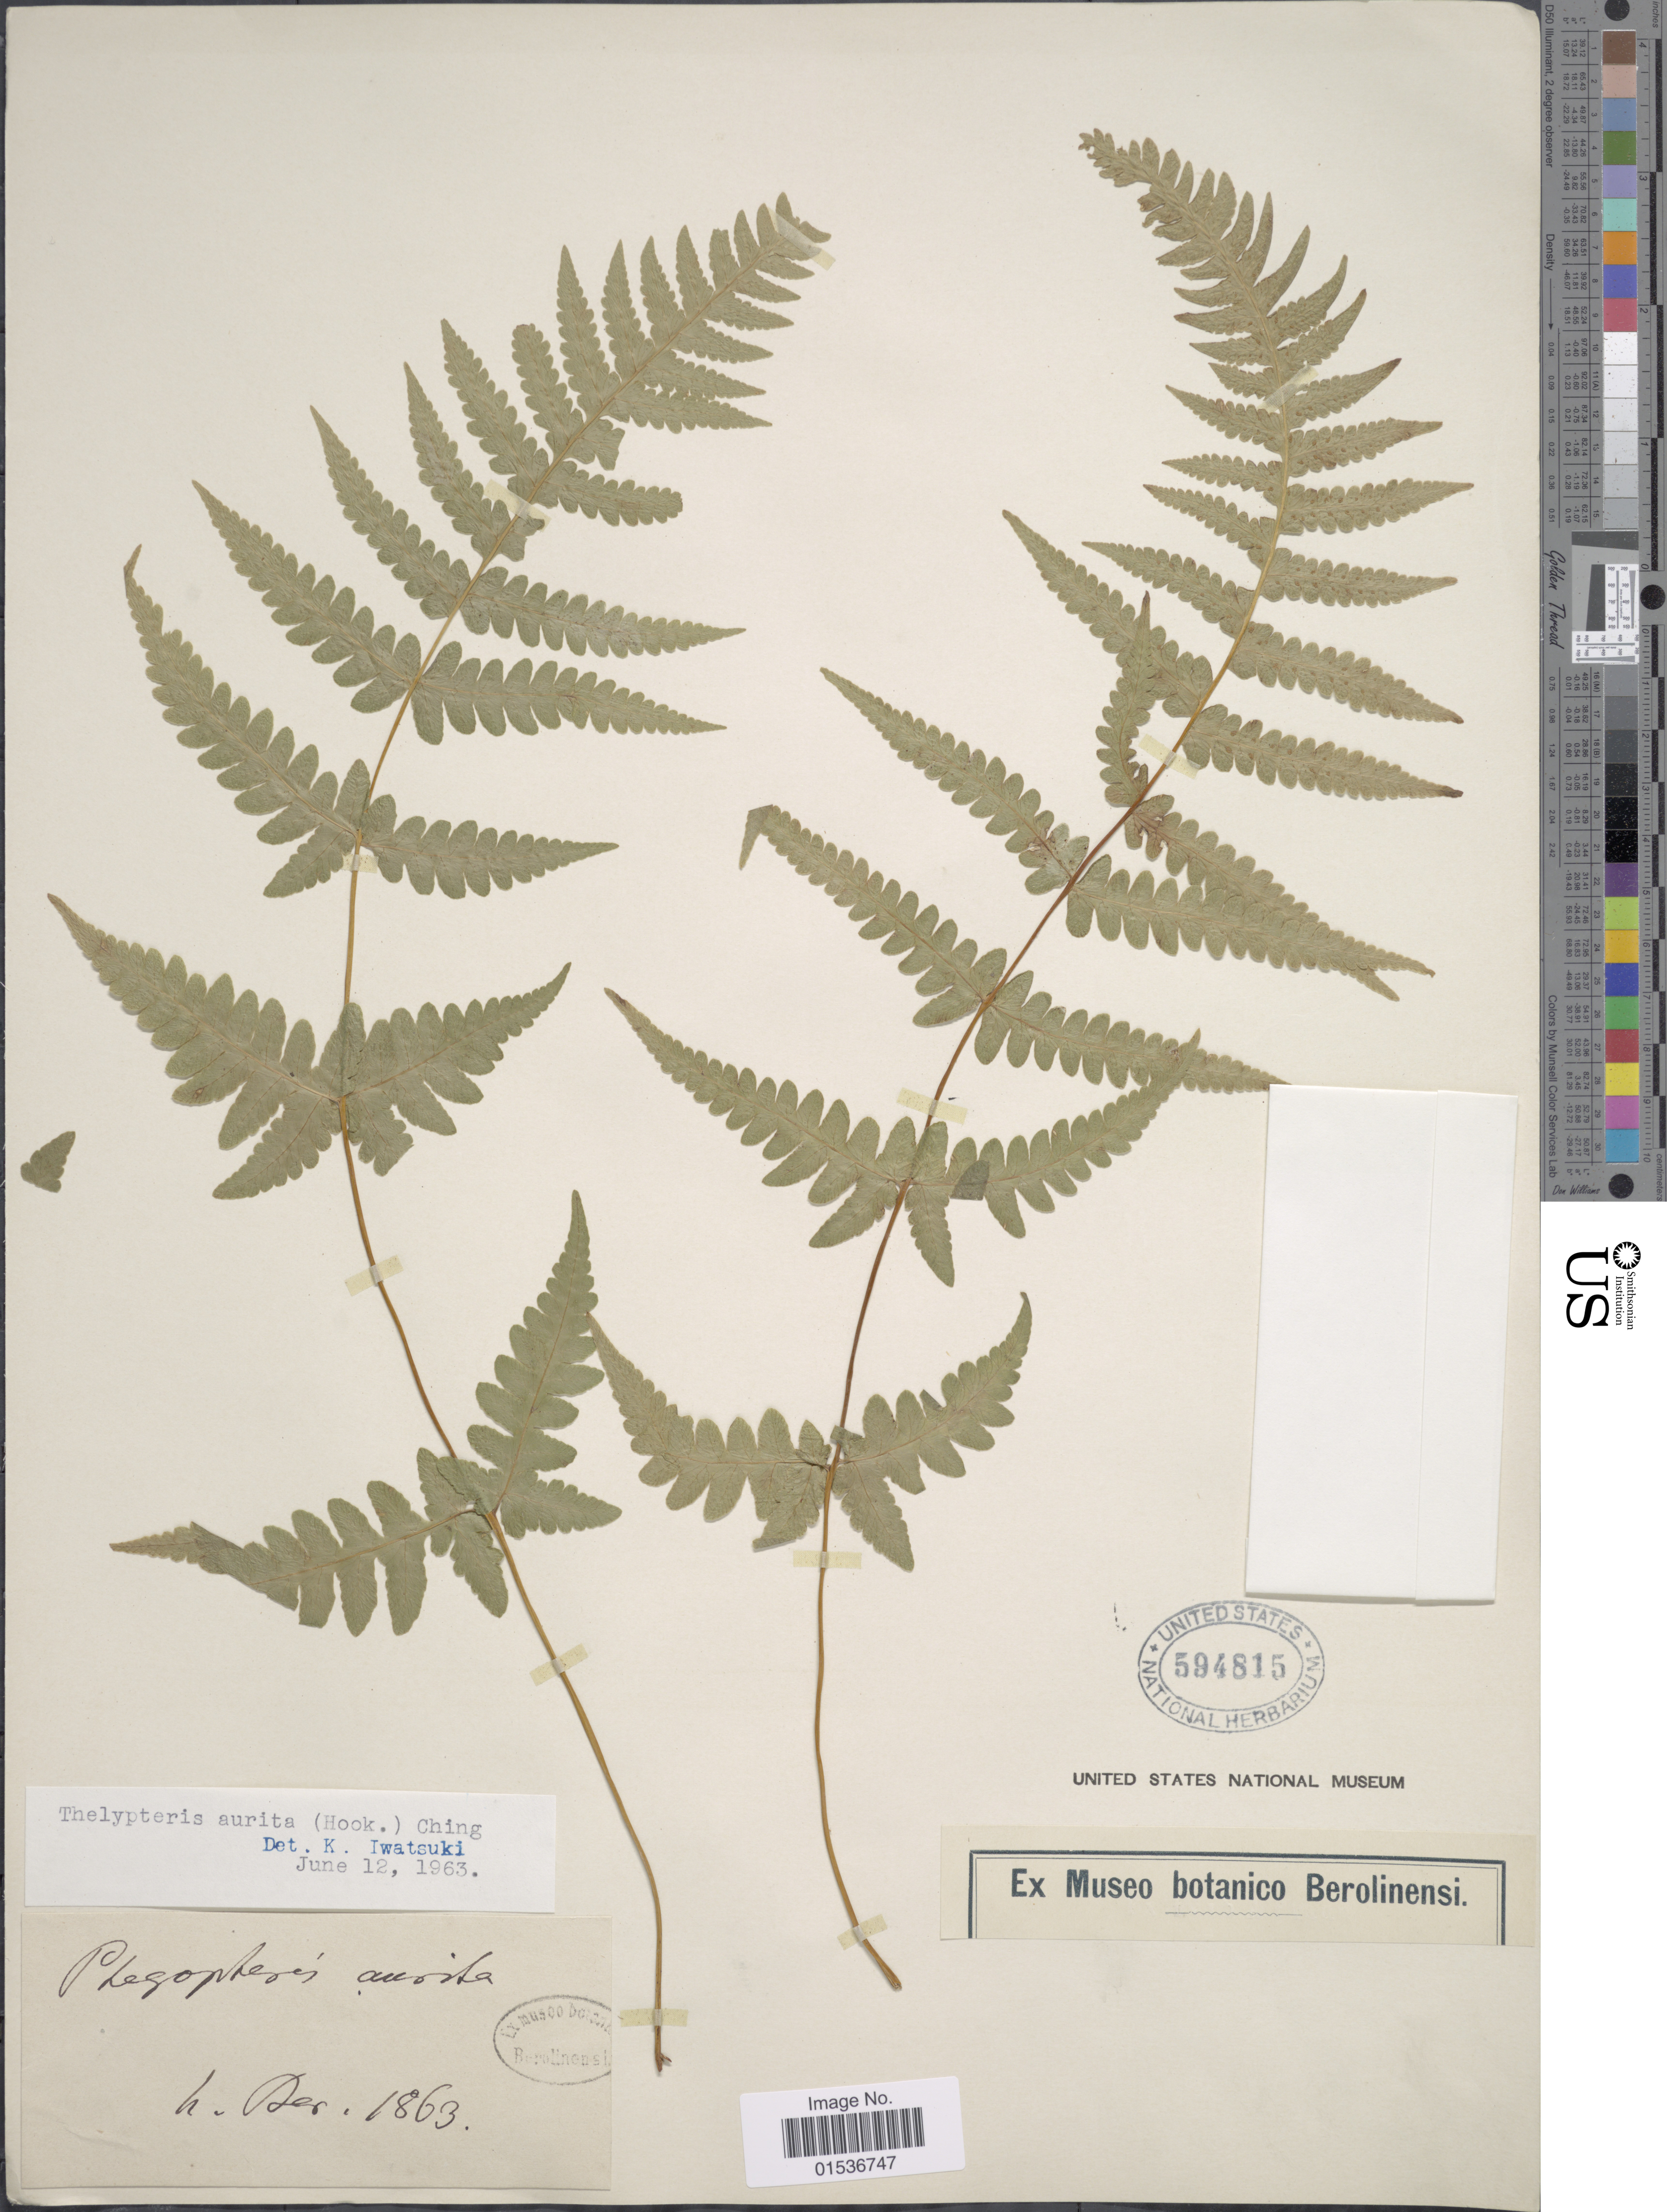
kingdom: Plantae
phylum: Tracheophyta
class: Polypodiopsida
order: Polypodiales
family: Thelypteridaceae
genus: Pseudophegopteris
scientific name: Pseudophegopteris aurita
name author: (Hook.) Ching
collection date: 1863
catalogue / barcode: US 594815